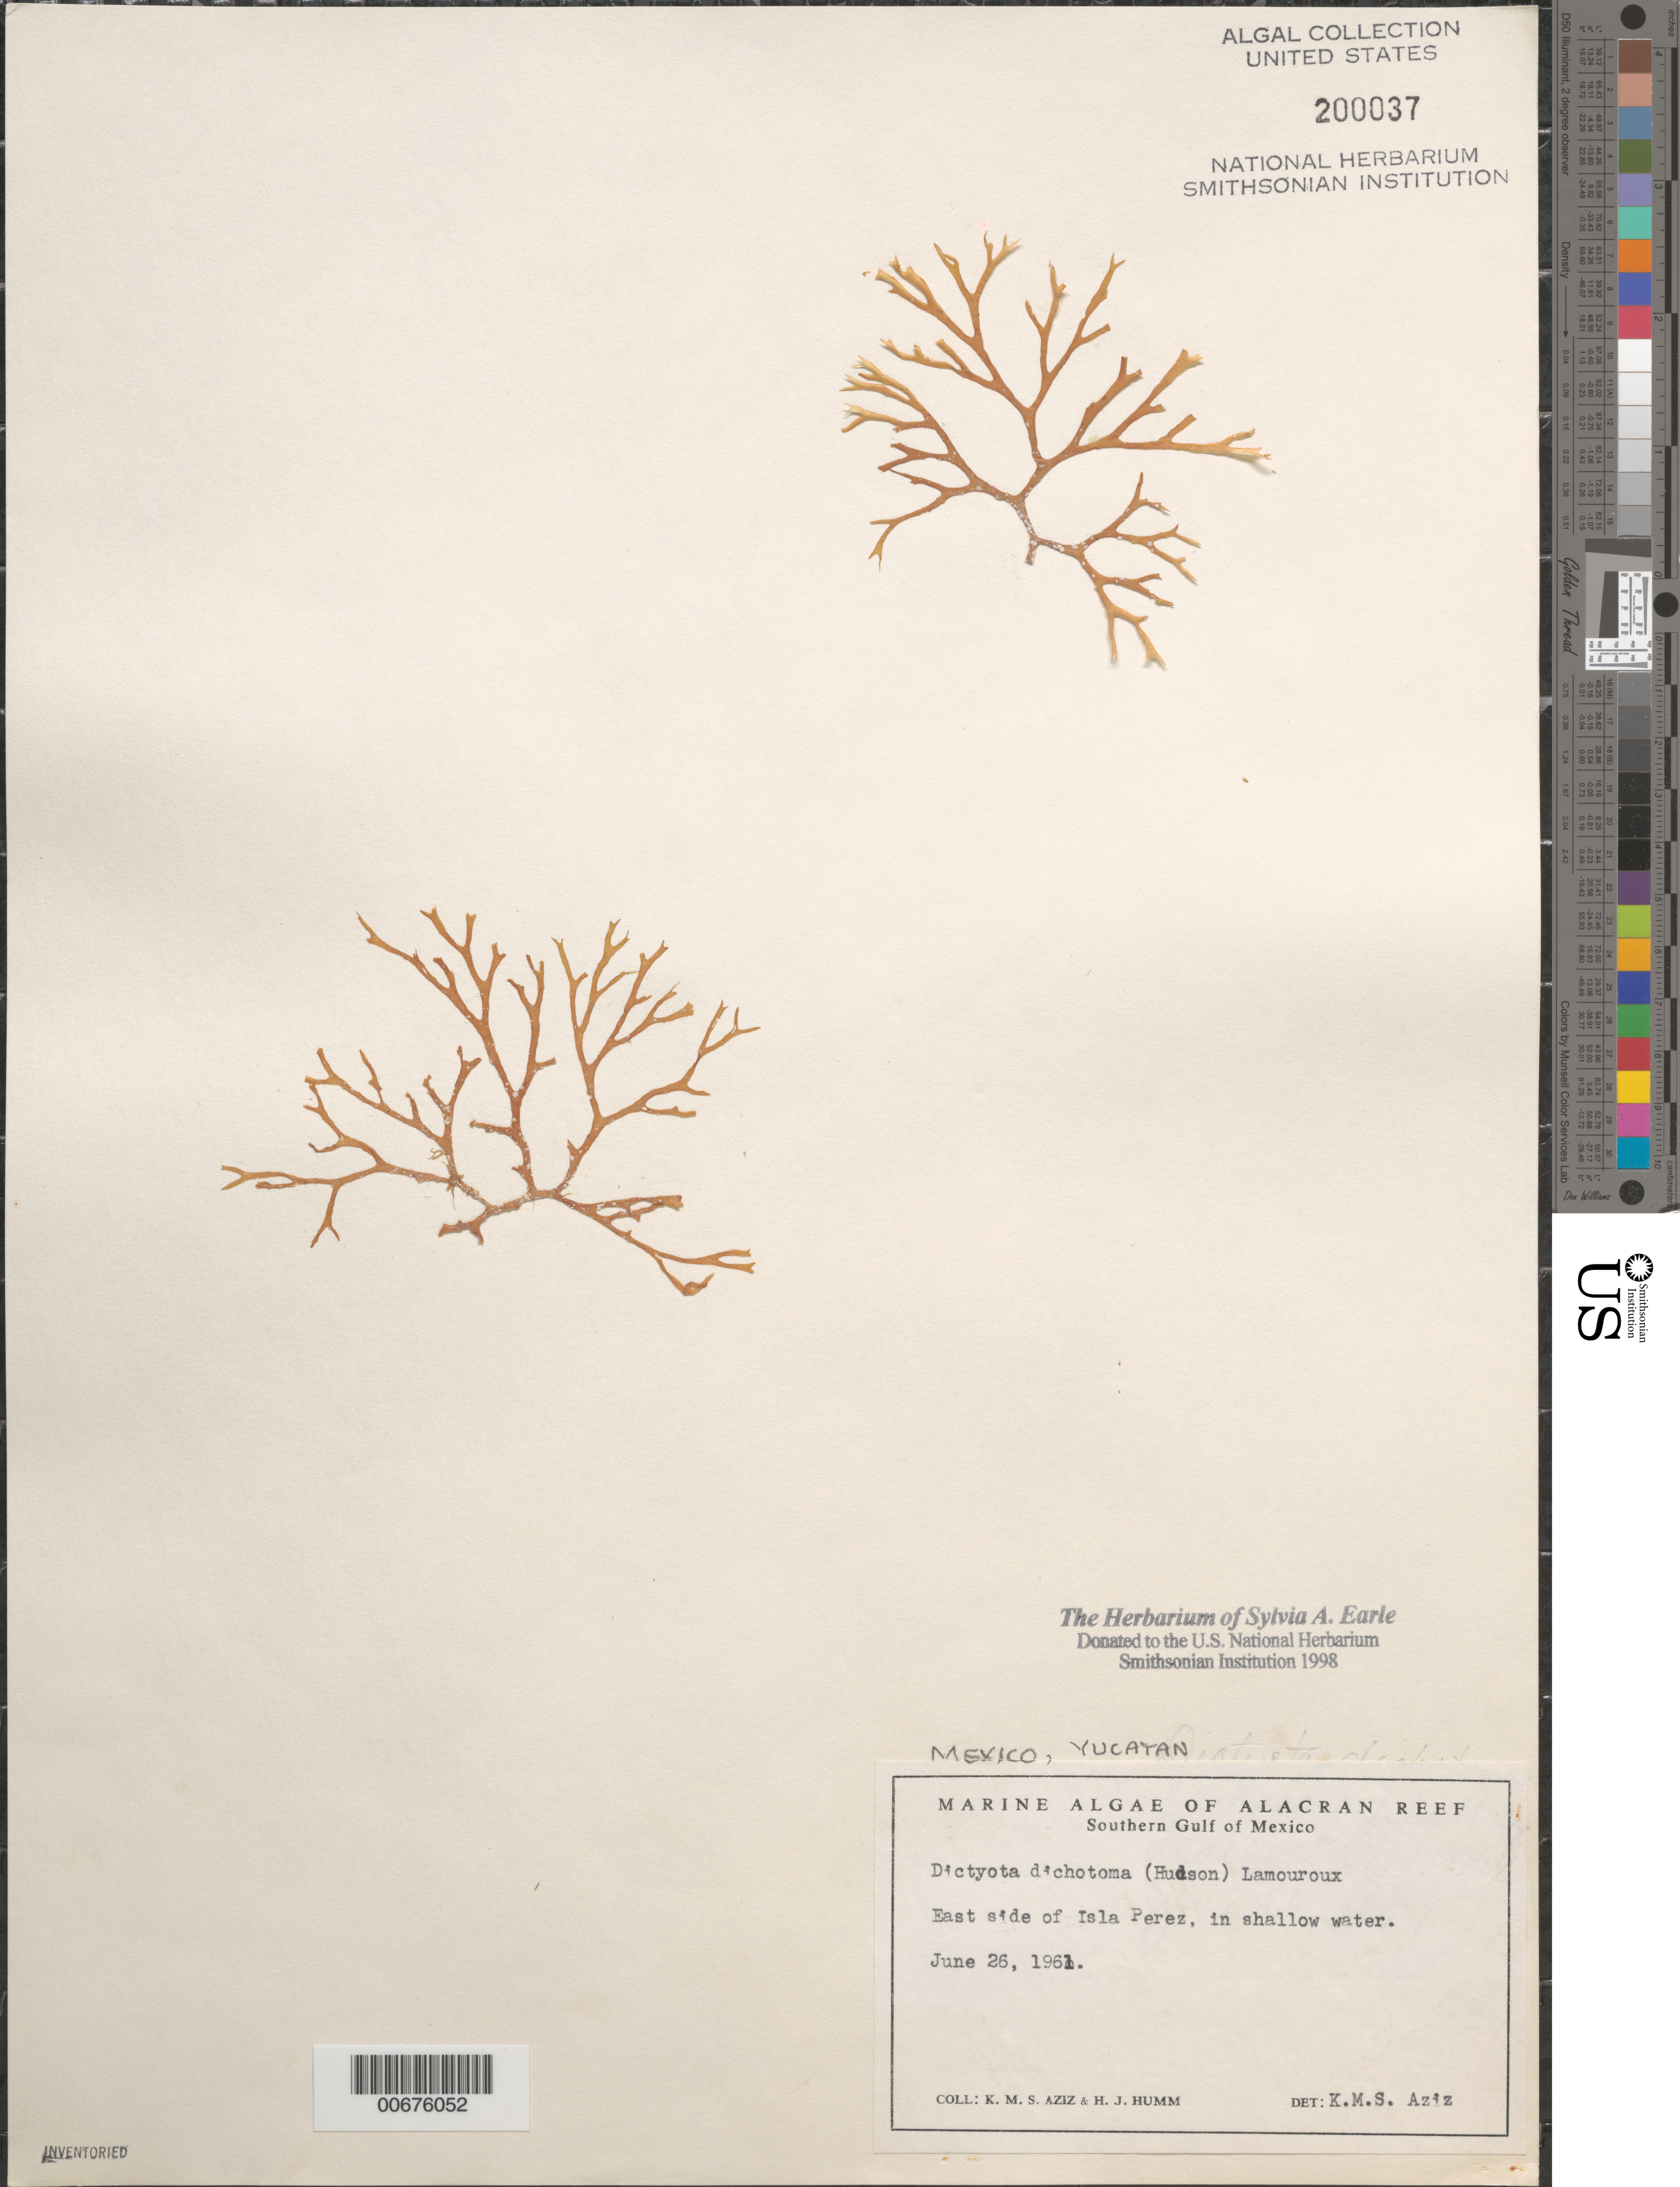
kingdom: Chromista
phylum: Ochrophyta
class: Phaeophyceae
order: Dictyotales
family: Dictyotaceae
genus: Dictyota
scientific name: Dictyota dichotoma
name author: (Huds.) J.V.Lamouroux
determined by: Aziz, K. M. S.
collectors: K. M. Aziz & H. J. Humm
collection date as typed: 26 Jun 1961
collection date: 1961-06-26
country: Mexico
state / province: Yucatan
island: Isla Perez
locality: Alacran Reef, Campeche bank, southern Gulf of Mexico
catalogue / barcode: US 200037